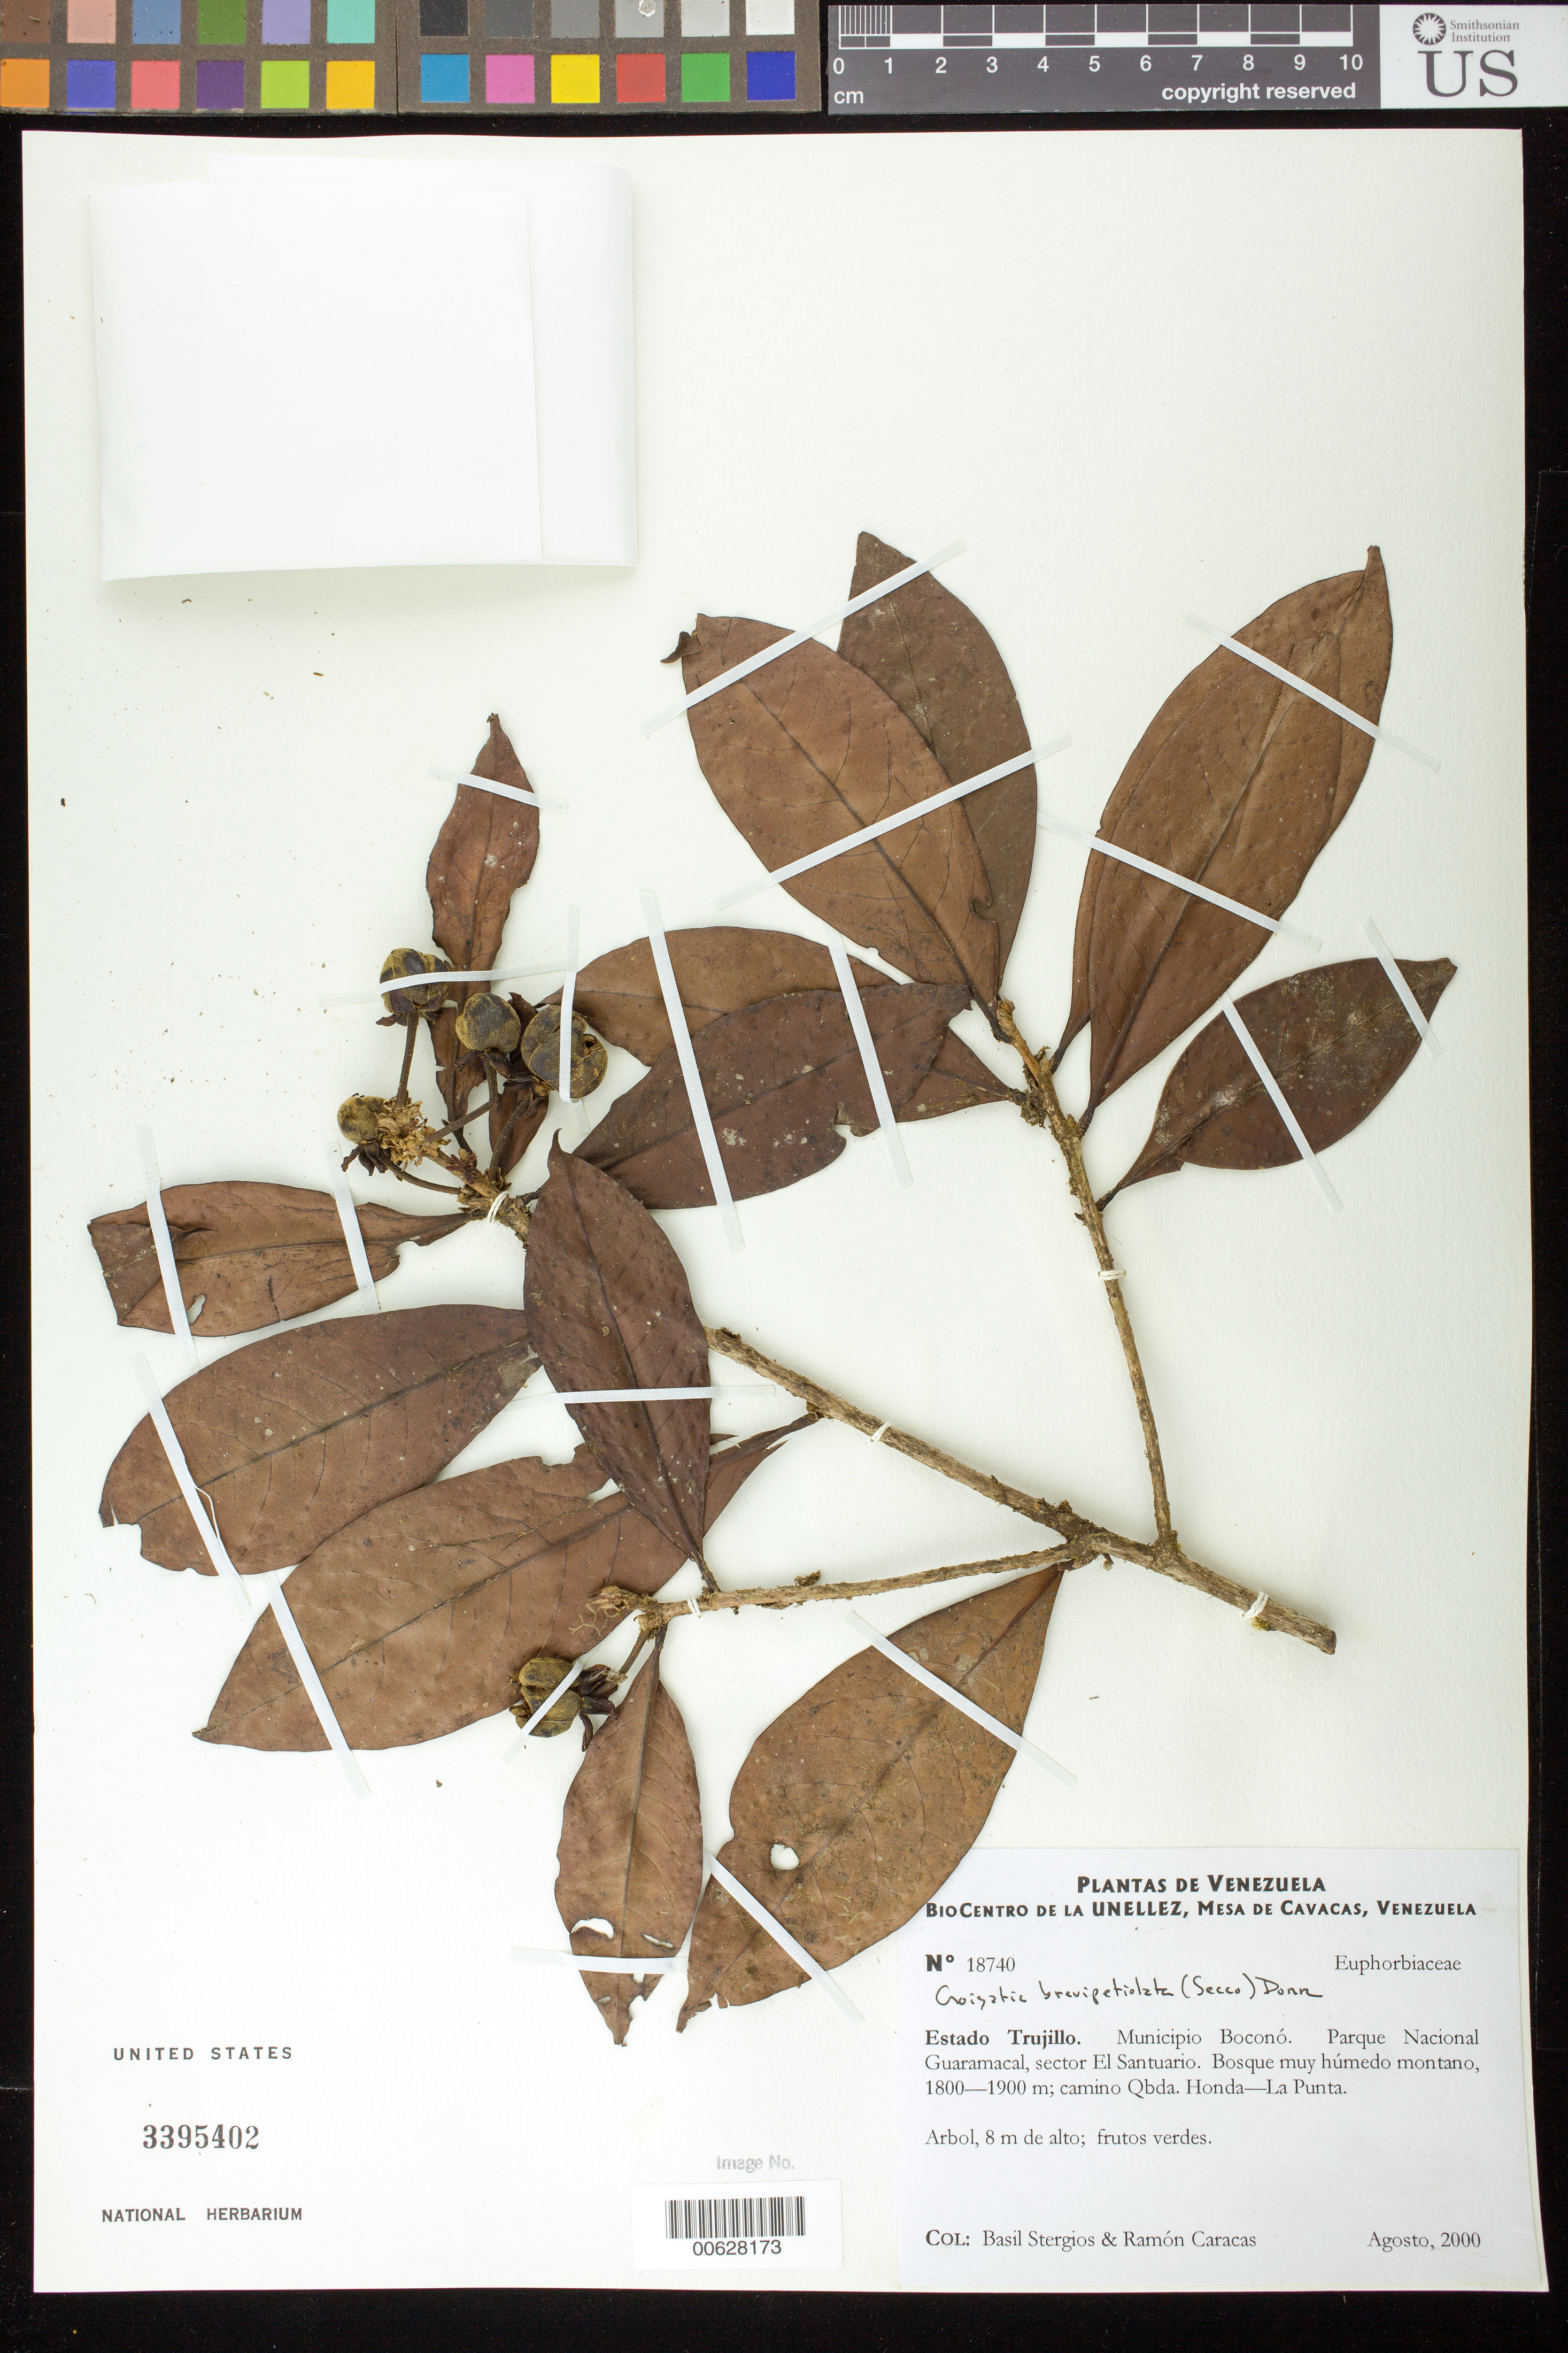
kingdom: Plantae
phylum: Tracheophyta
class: Magnoliopsida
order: Malpighiales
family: Phyllanthaceae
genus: Croizatia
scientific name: Croizatia brevipetiolata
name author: (Secco) Dorr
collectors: B. G. Stergios & R. Caracas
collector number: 18740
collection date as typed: Aug 2000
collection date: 2000-08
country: Venezuela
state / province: Trujillo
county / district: Boconó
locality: Parque Nacional Guaramacal, El Santuarío, Quebrada Honda-La Punta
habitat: Bosque muy húmedo montano.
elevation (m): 1800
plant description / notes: LPB, PORT, US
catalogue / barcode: US 3395402